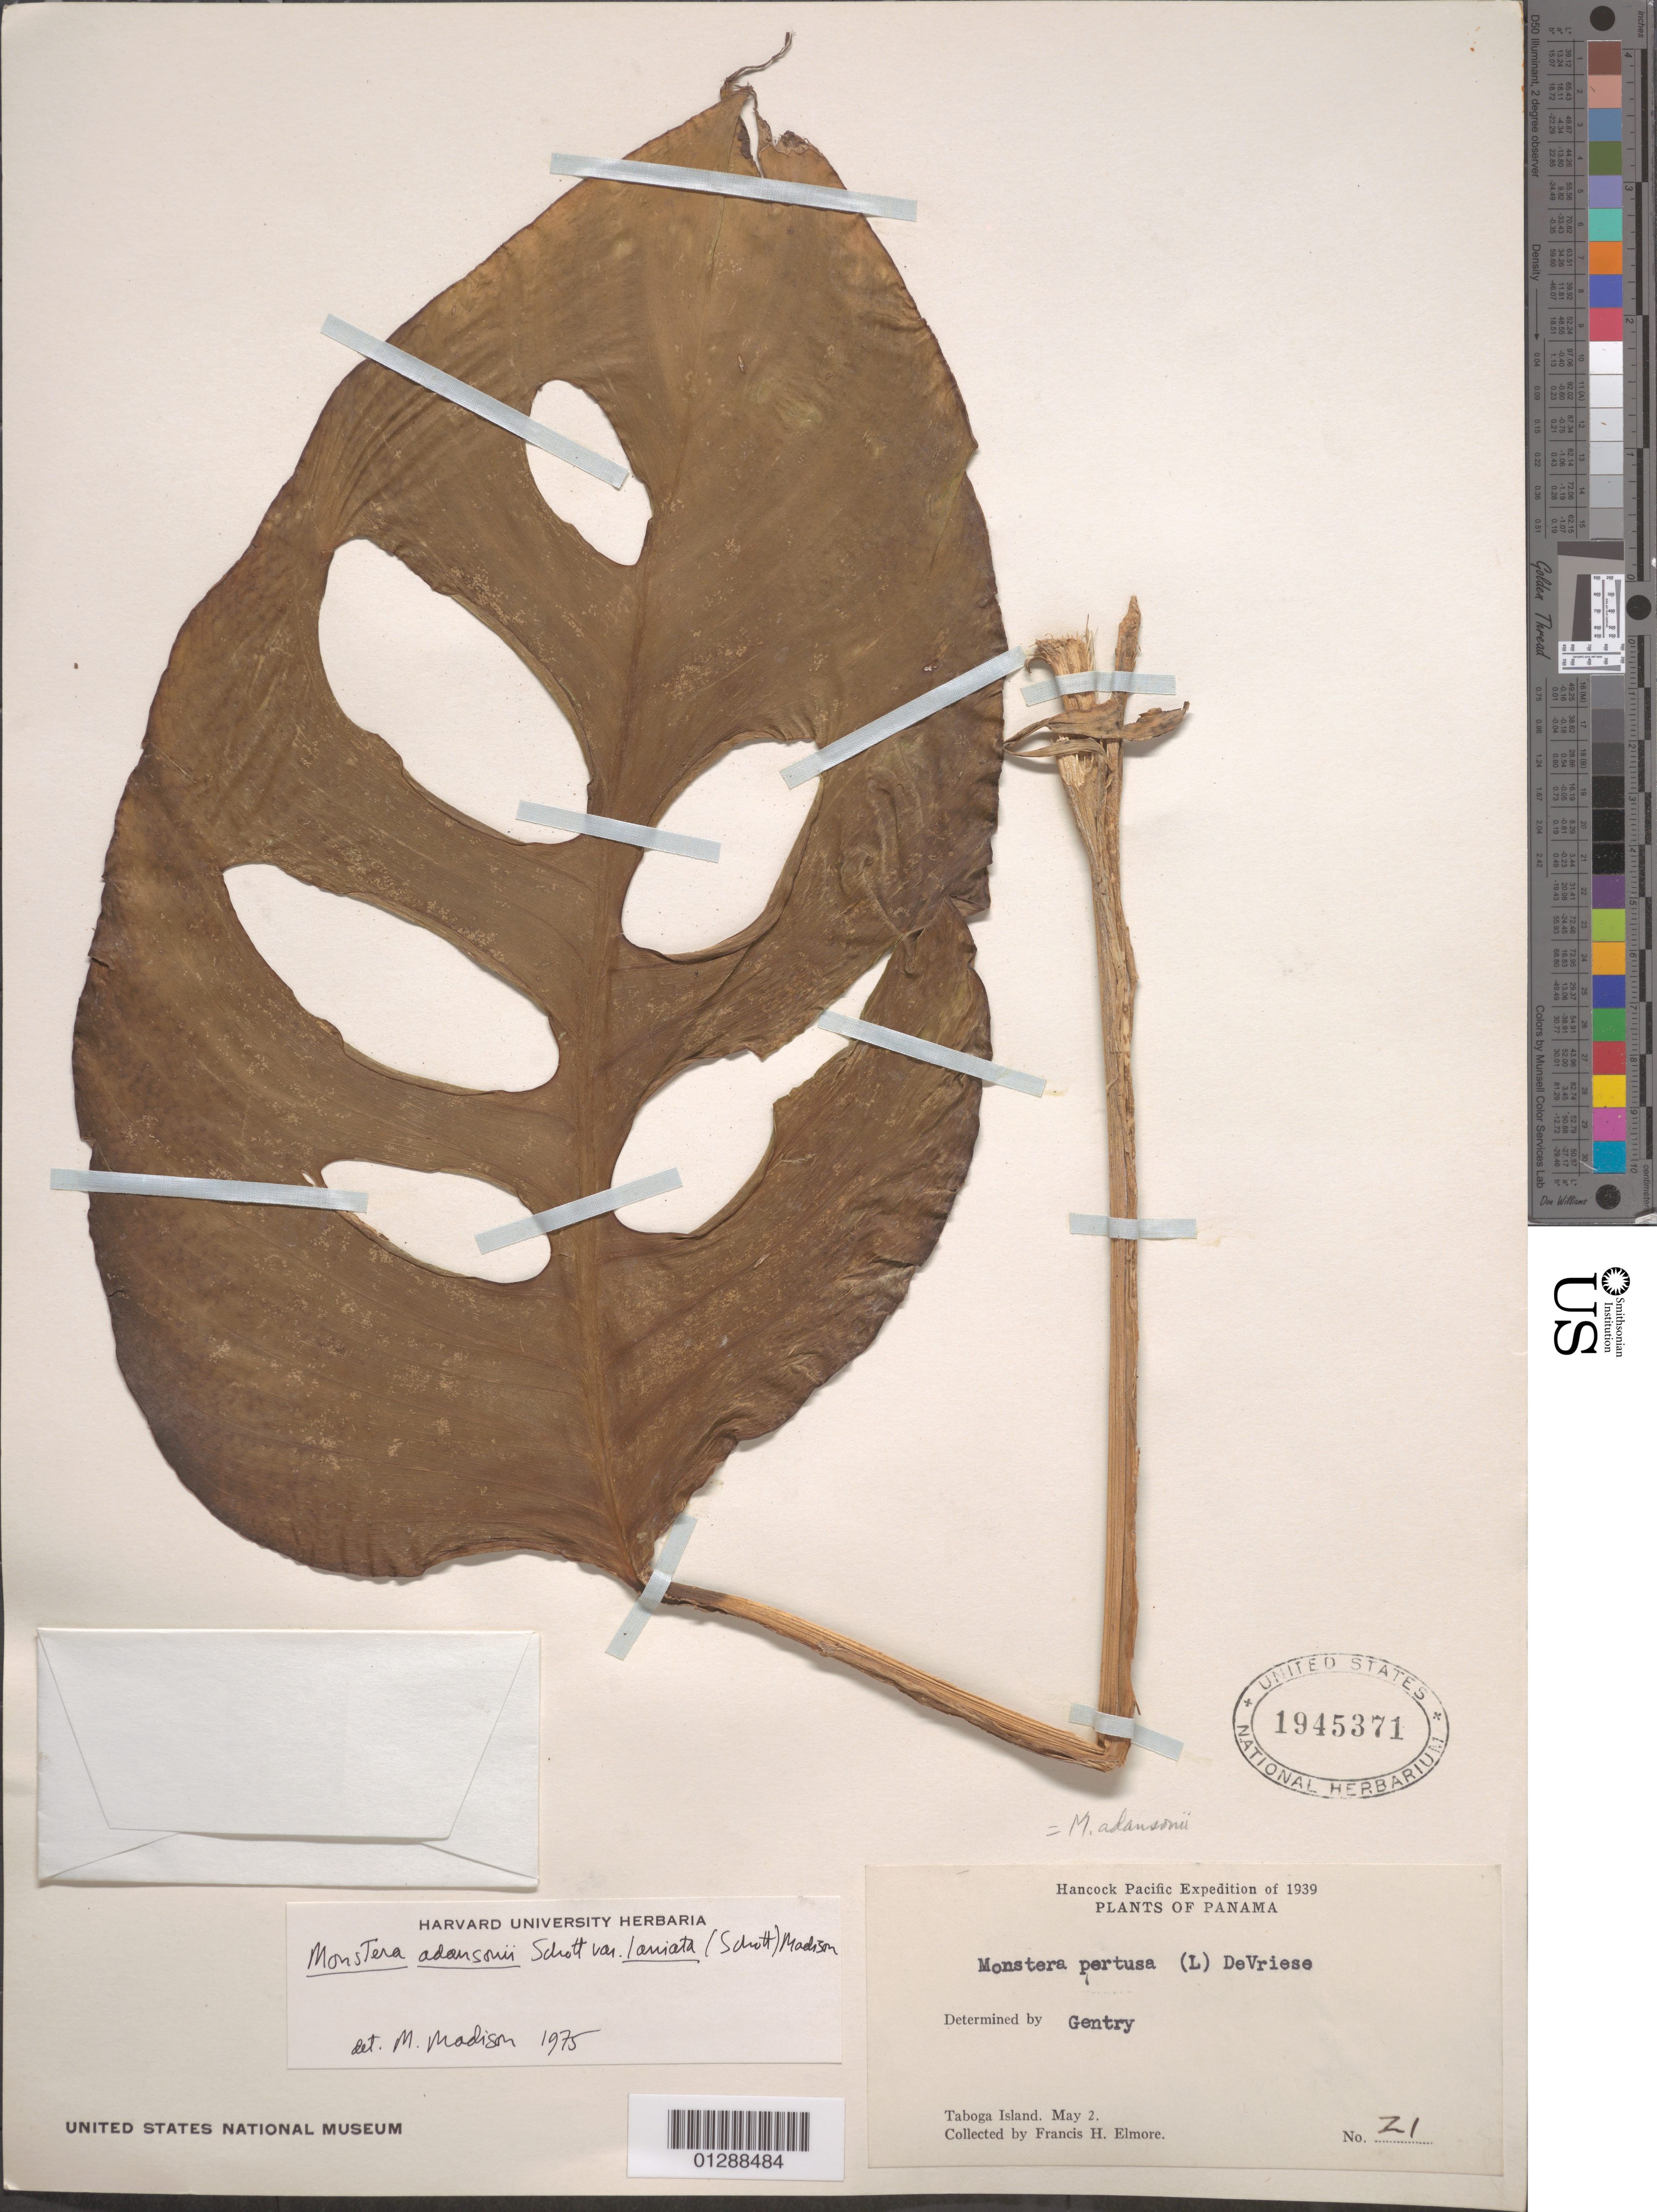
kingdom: Plantae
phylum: Tracheophyta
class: Liliopsida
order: Alismatales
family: Araceae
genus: Monstera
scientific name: Monstera adansonii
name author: Schott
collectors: F. H. Elmore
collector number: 21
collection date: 1939-05-02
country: Panama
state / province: Panamá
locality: Taboga Island.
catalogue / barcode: US 1945371